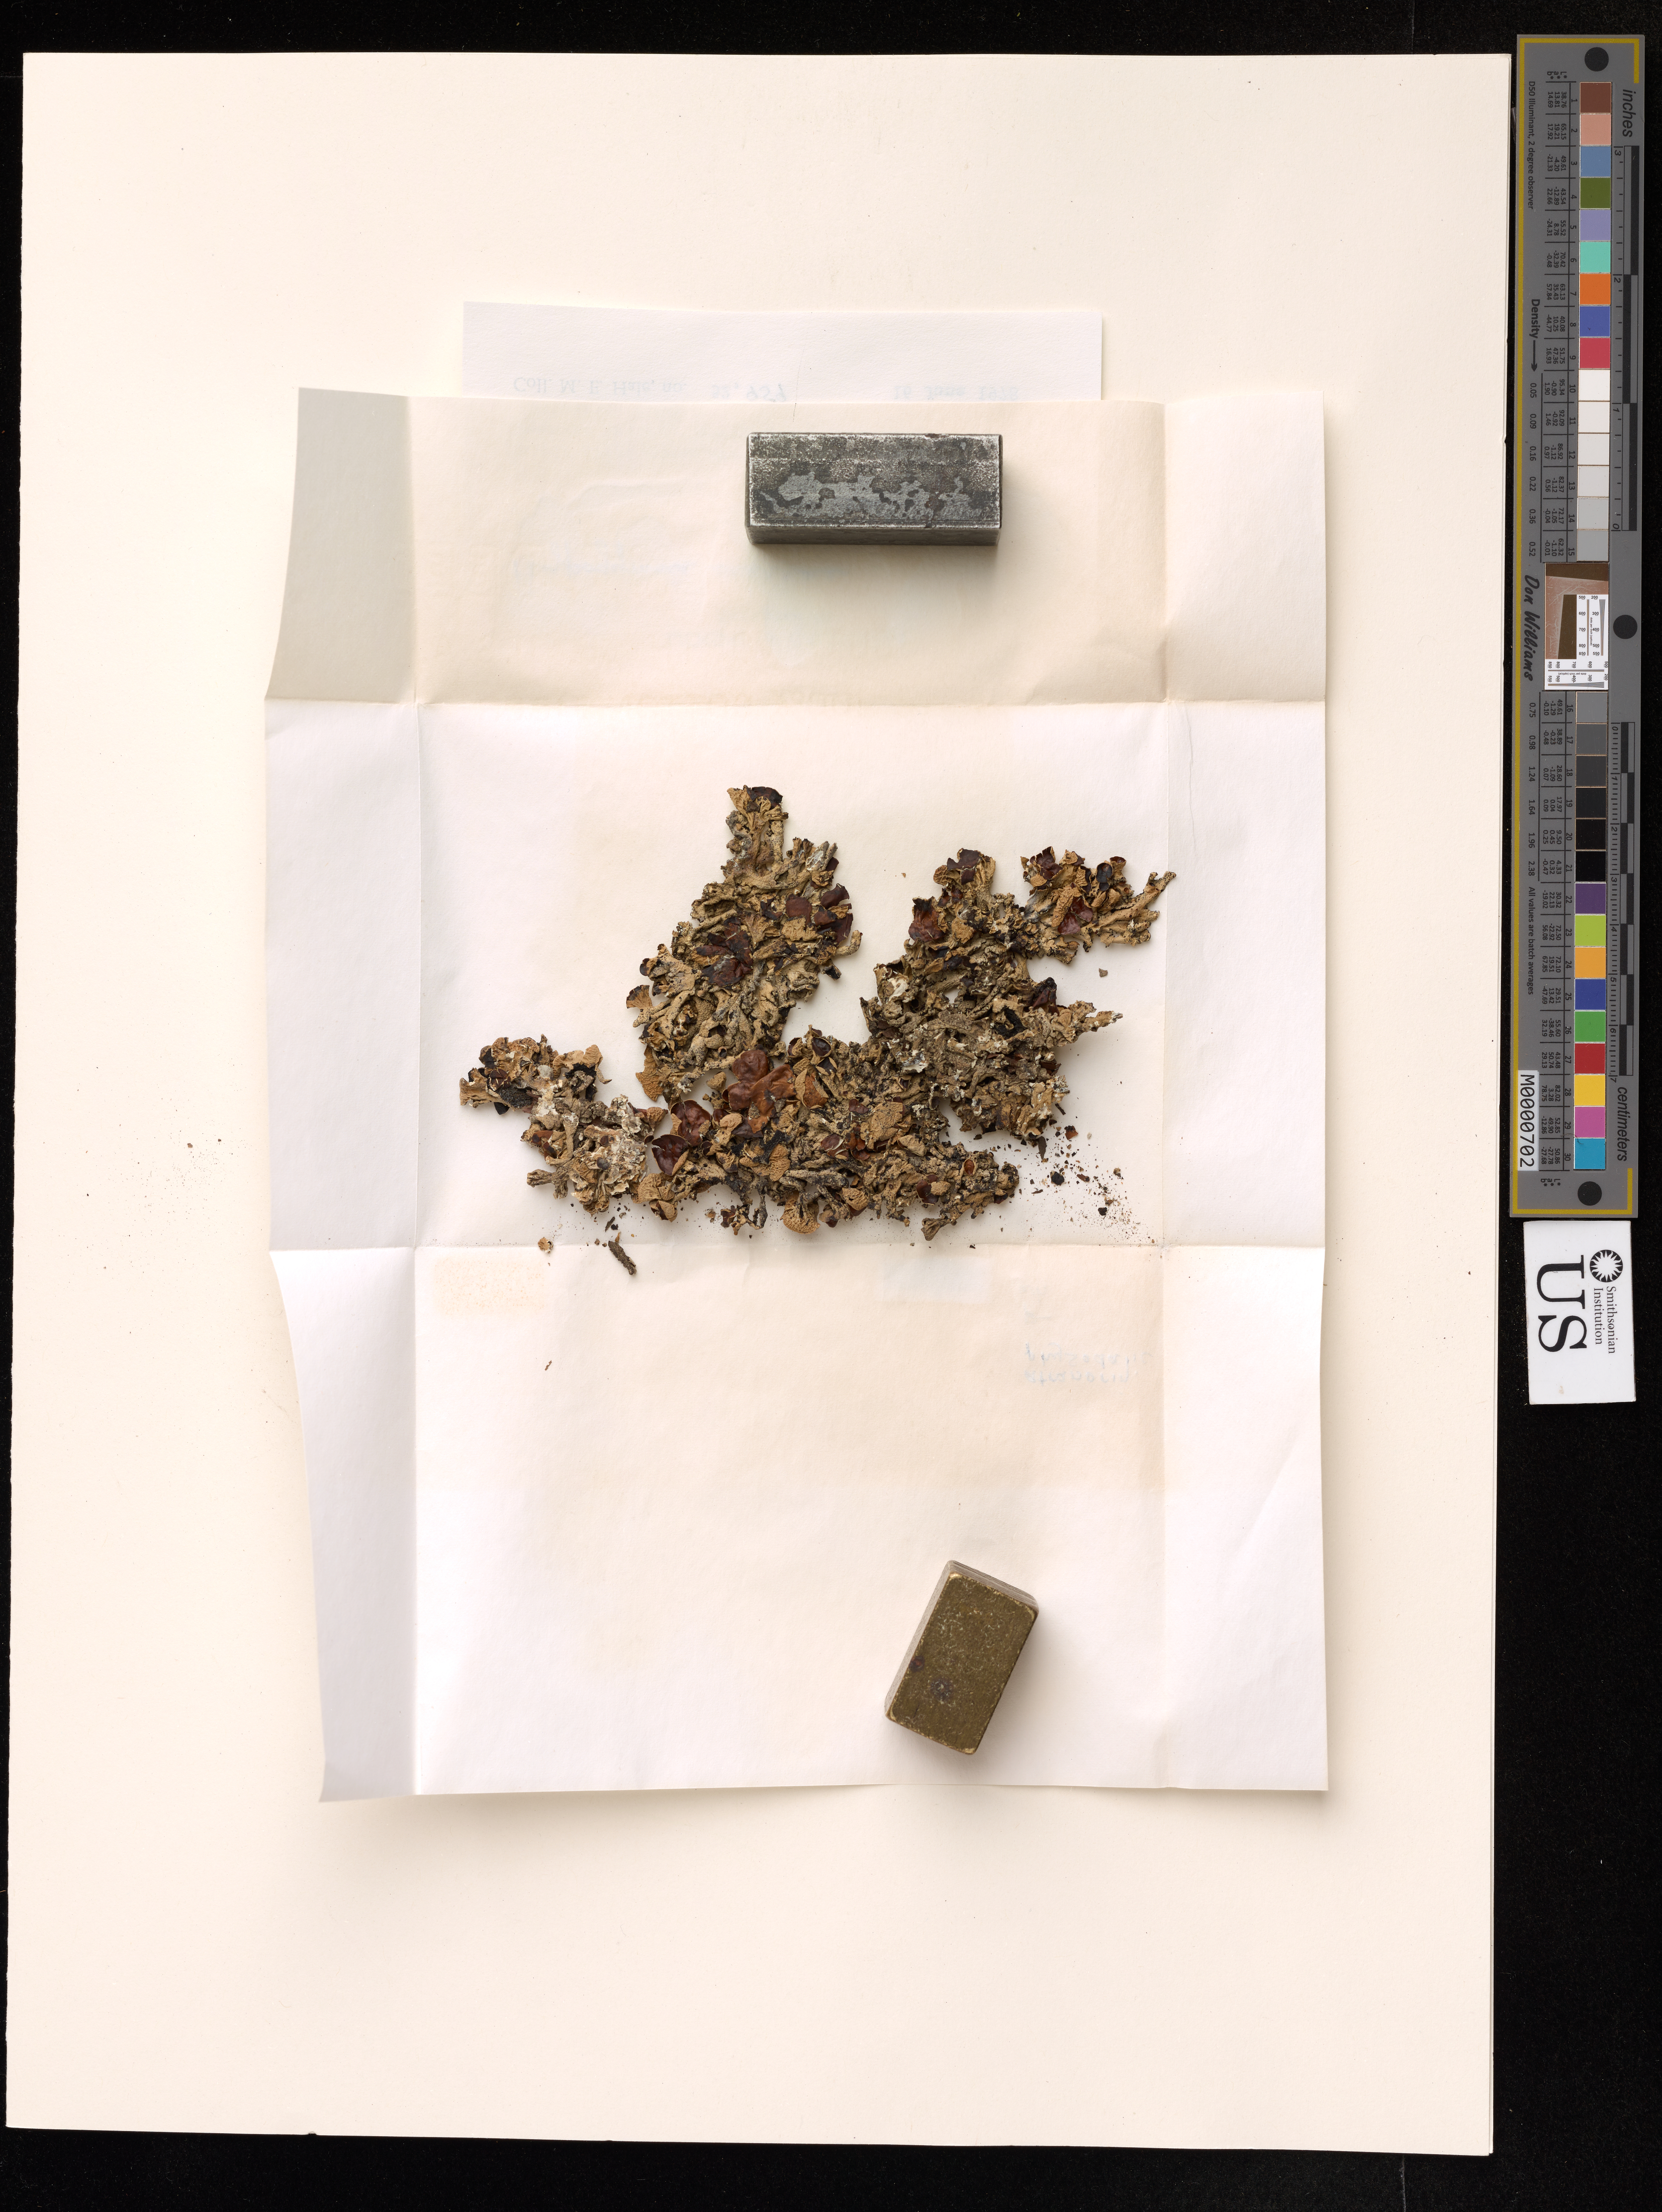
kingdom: Fungi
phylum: Ascomycota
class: Lecanoromycetes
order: Lecanorales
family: Parmeliaceae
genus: Hypogymnia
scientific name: Hypogymnia sierrae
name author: L.H. Pike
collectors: M. Hale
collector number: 52959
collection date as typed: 16 Jun 1978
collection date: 1978-06-16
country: United States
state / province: California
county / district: Mariposa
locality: Yosemite nat. park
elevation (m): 0